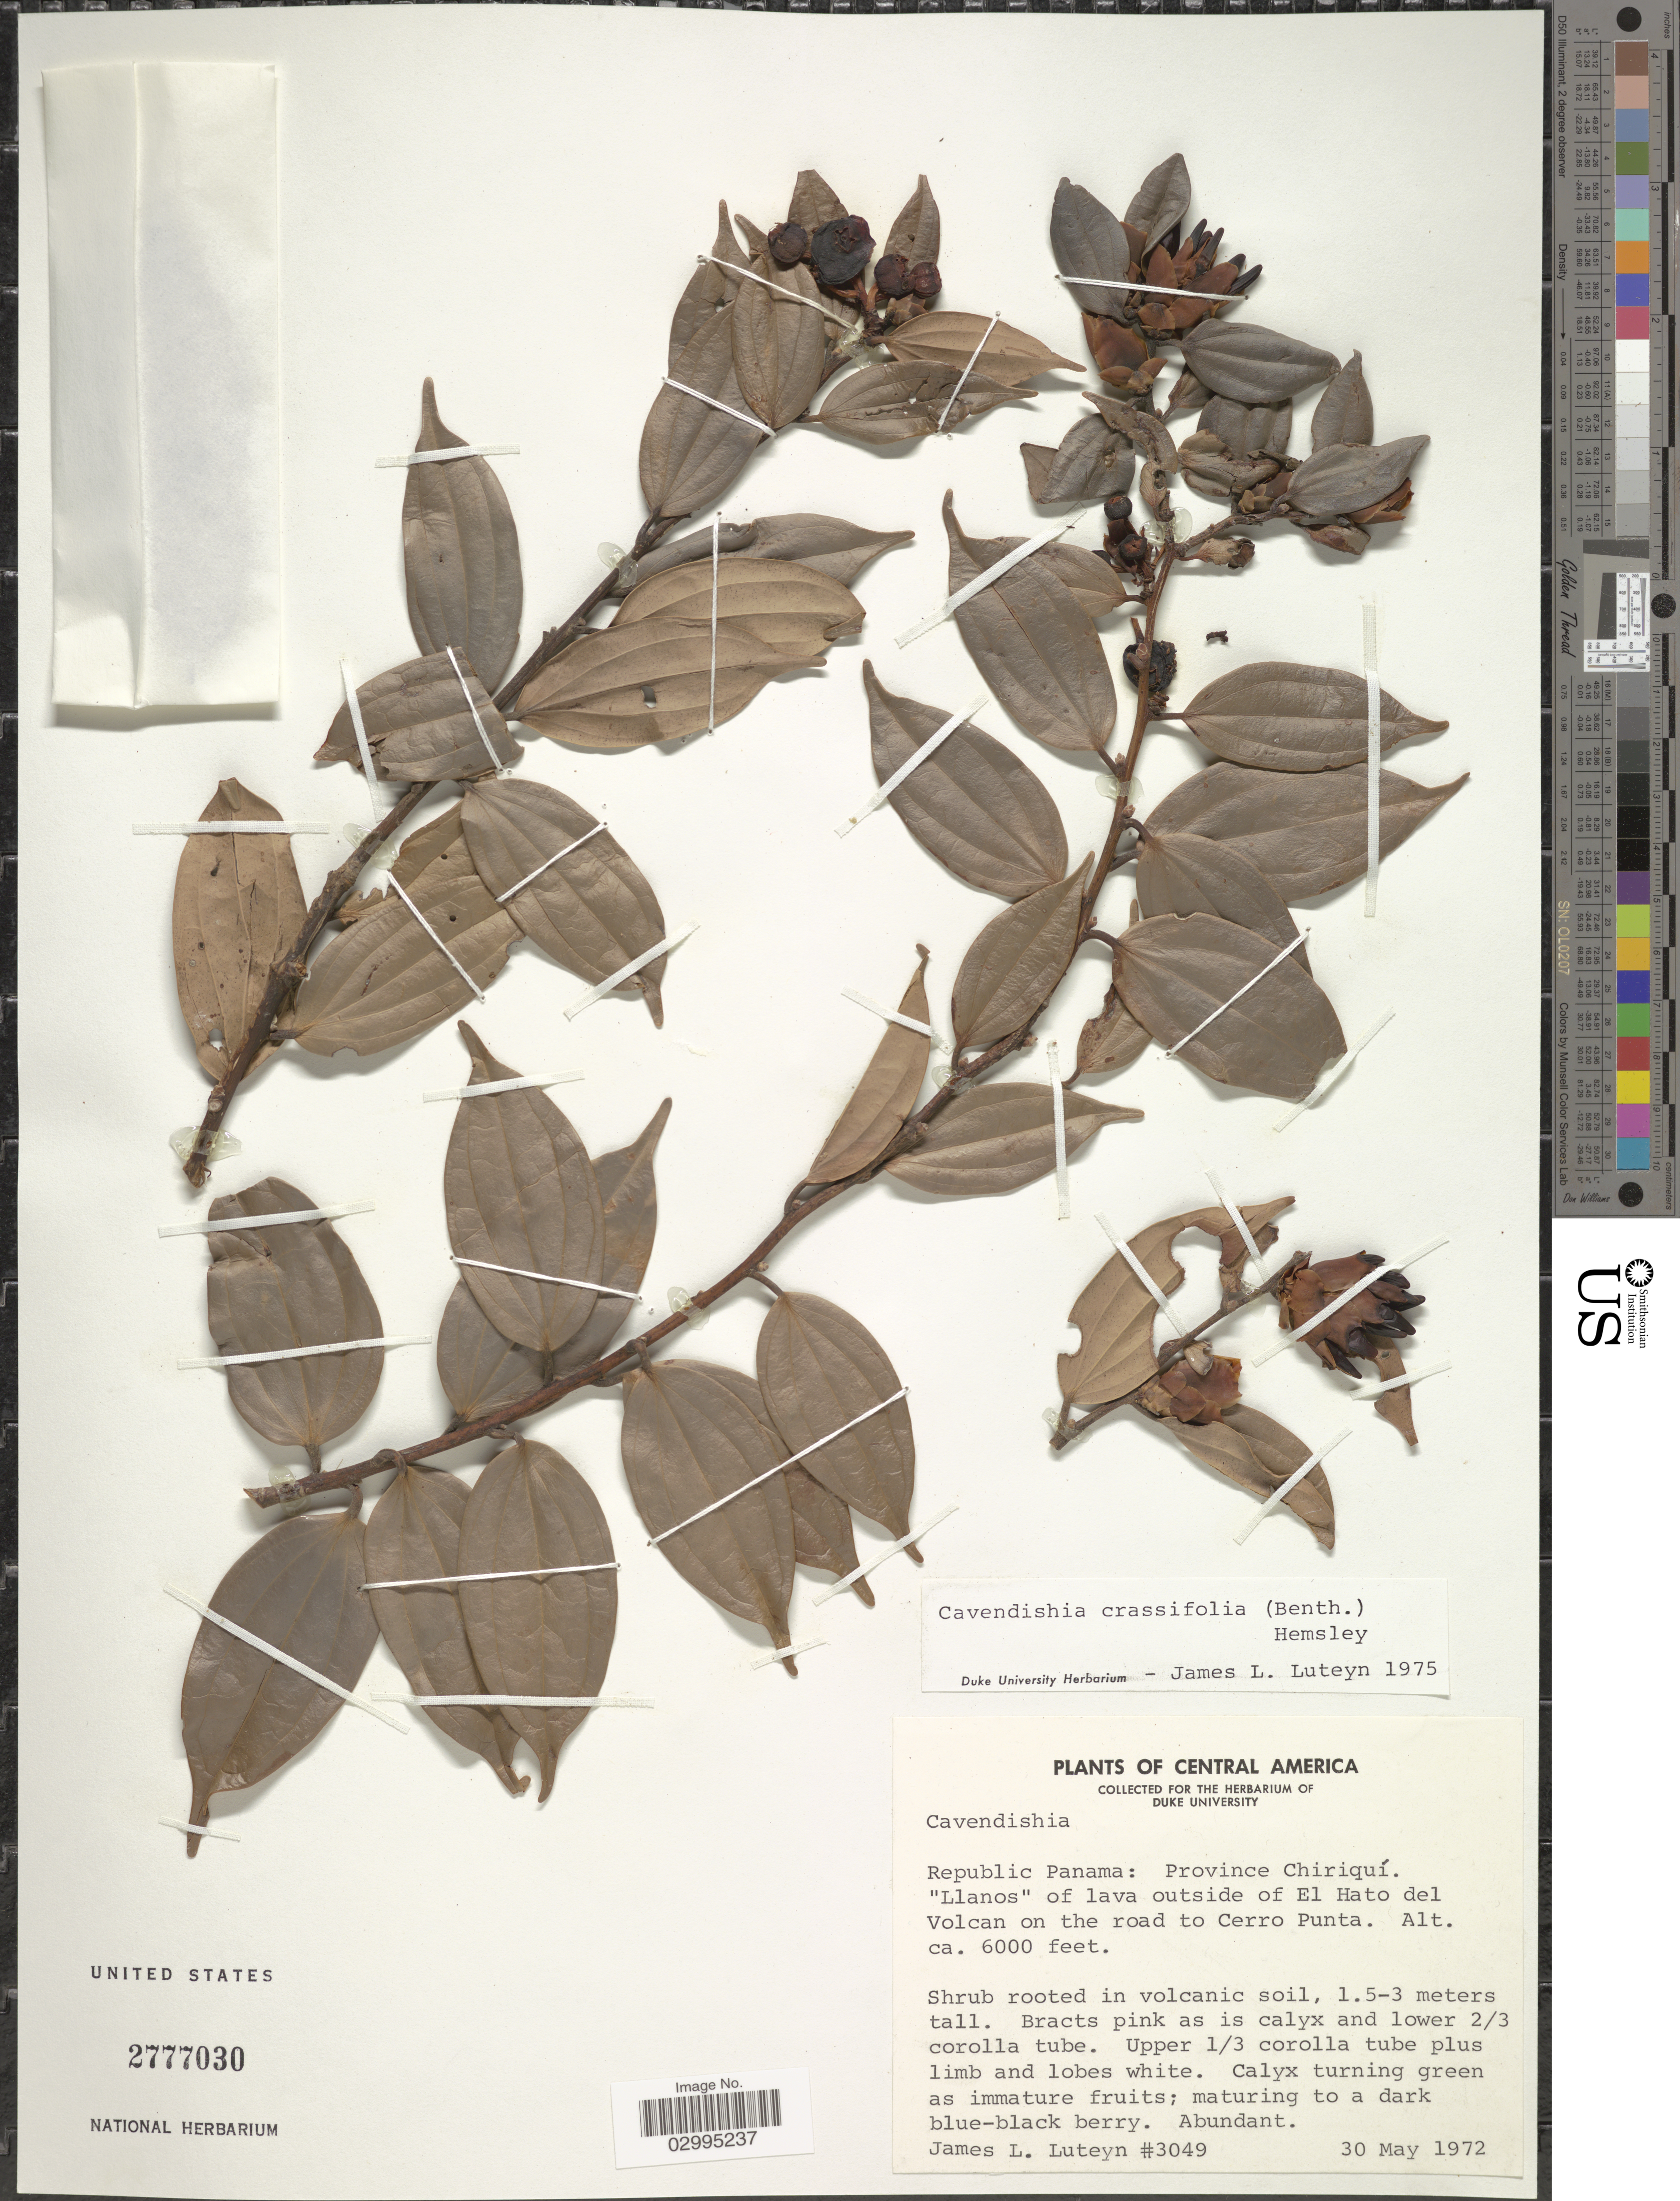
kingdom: Plantae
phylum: Tracheophyta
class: Magnoliopsida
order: Ericales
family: Ericaceae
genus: Cavendishia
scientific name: Cavendishia crassifolia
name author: (Benth.) Hemsl.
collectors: J. L. Luteyn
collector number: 3049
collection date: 1972-05-30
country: Panama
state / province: Chiriqui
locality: Llanos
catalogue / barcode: US 2777030